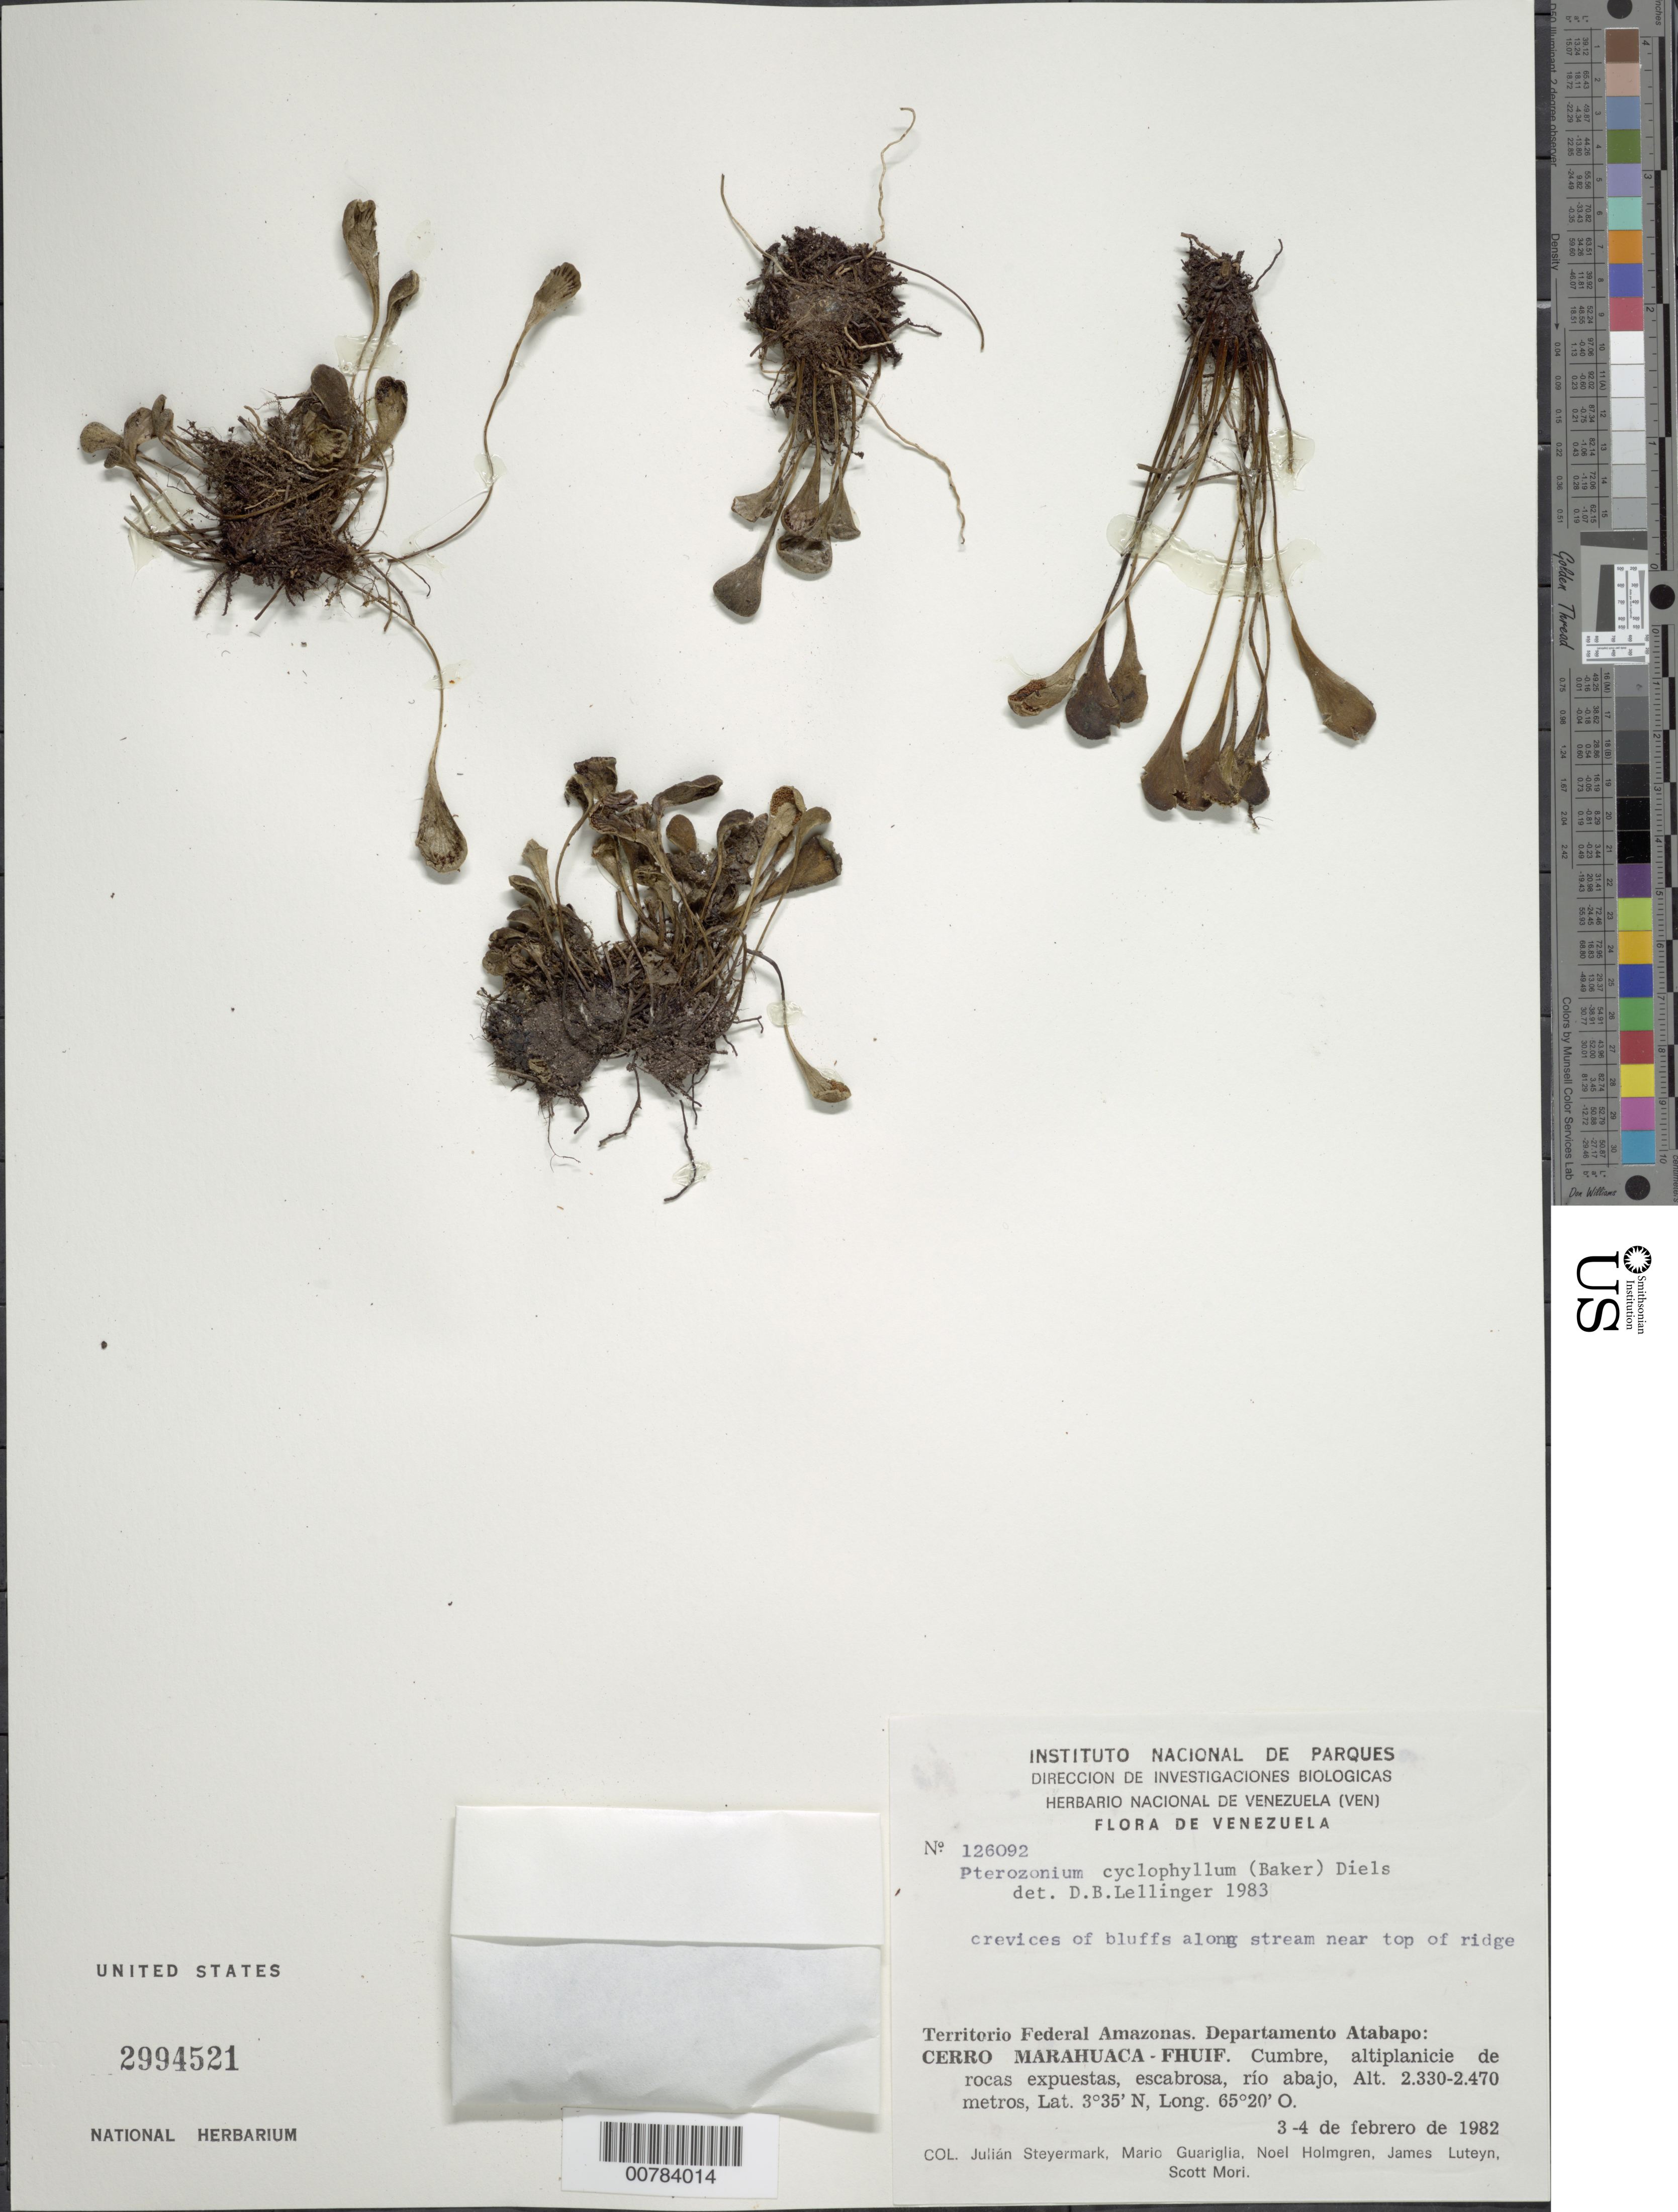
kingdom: Plantae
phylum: Tracheophyta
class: Polypodiopsida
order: Polypodiales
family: Pteridaceae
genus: Pterozonium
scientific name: Pterozonium cyclophyllum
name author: (Baker) Diels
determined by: Lellinger, David B., (BOT), Smithsonian Institution - National Museum of Natural History (UNITED STATES)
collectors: J. Steyermark, M. Guariglia P., N. H. Holmgren, J. L. Luteyn & S. Mori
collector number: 126092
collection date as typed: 3-Feb-82 to 4-Feb-82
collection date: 1982-02-03/1982-02-04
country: Venezuela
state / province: Amazonas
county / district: Atabapo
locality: Cerro Marahuaca-Fhuif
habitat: Cumbre, de rocas expuestas, escabrosa, rio abajo, crvices of bluffs along stream near top of ridge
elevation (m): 2330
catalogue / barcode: US 2994521